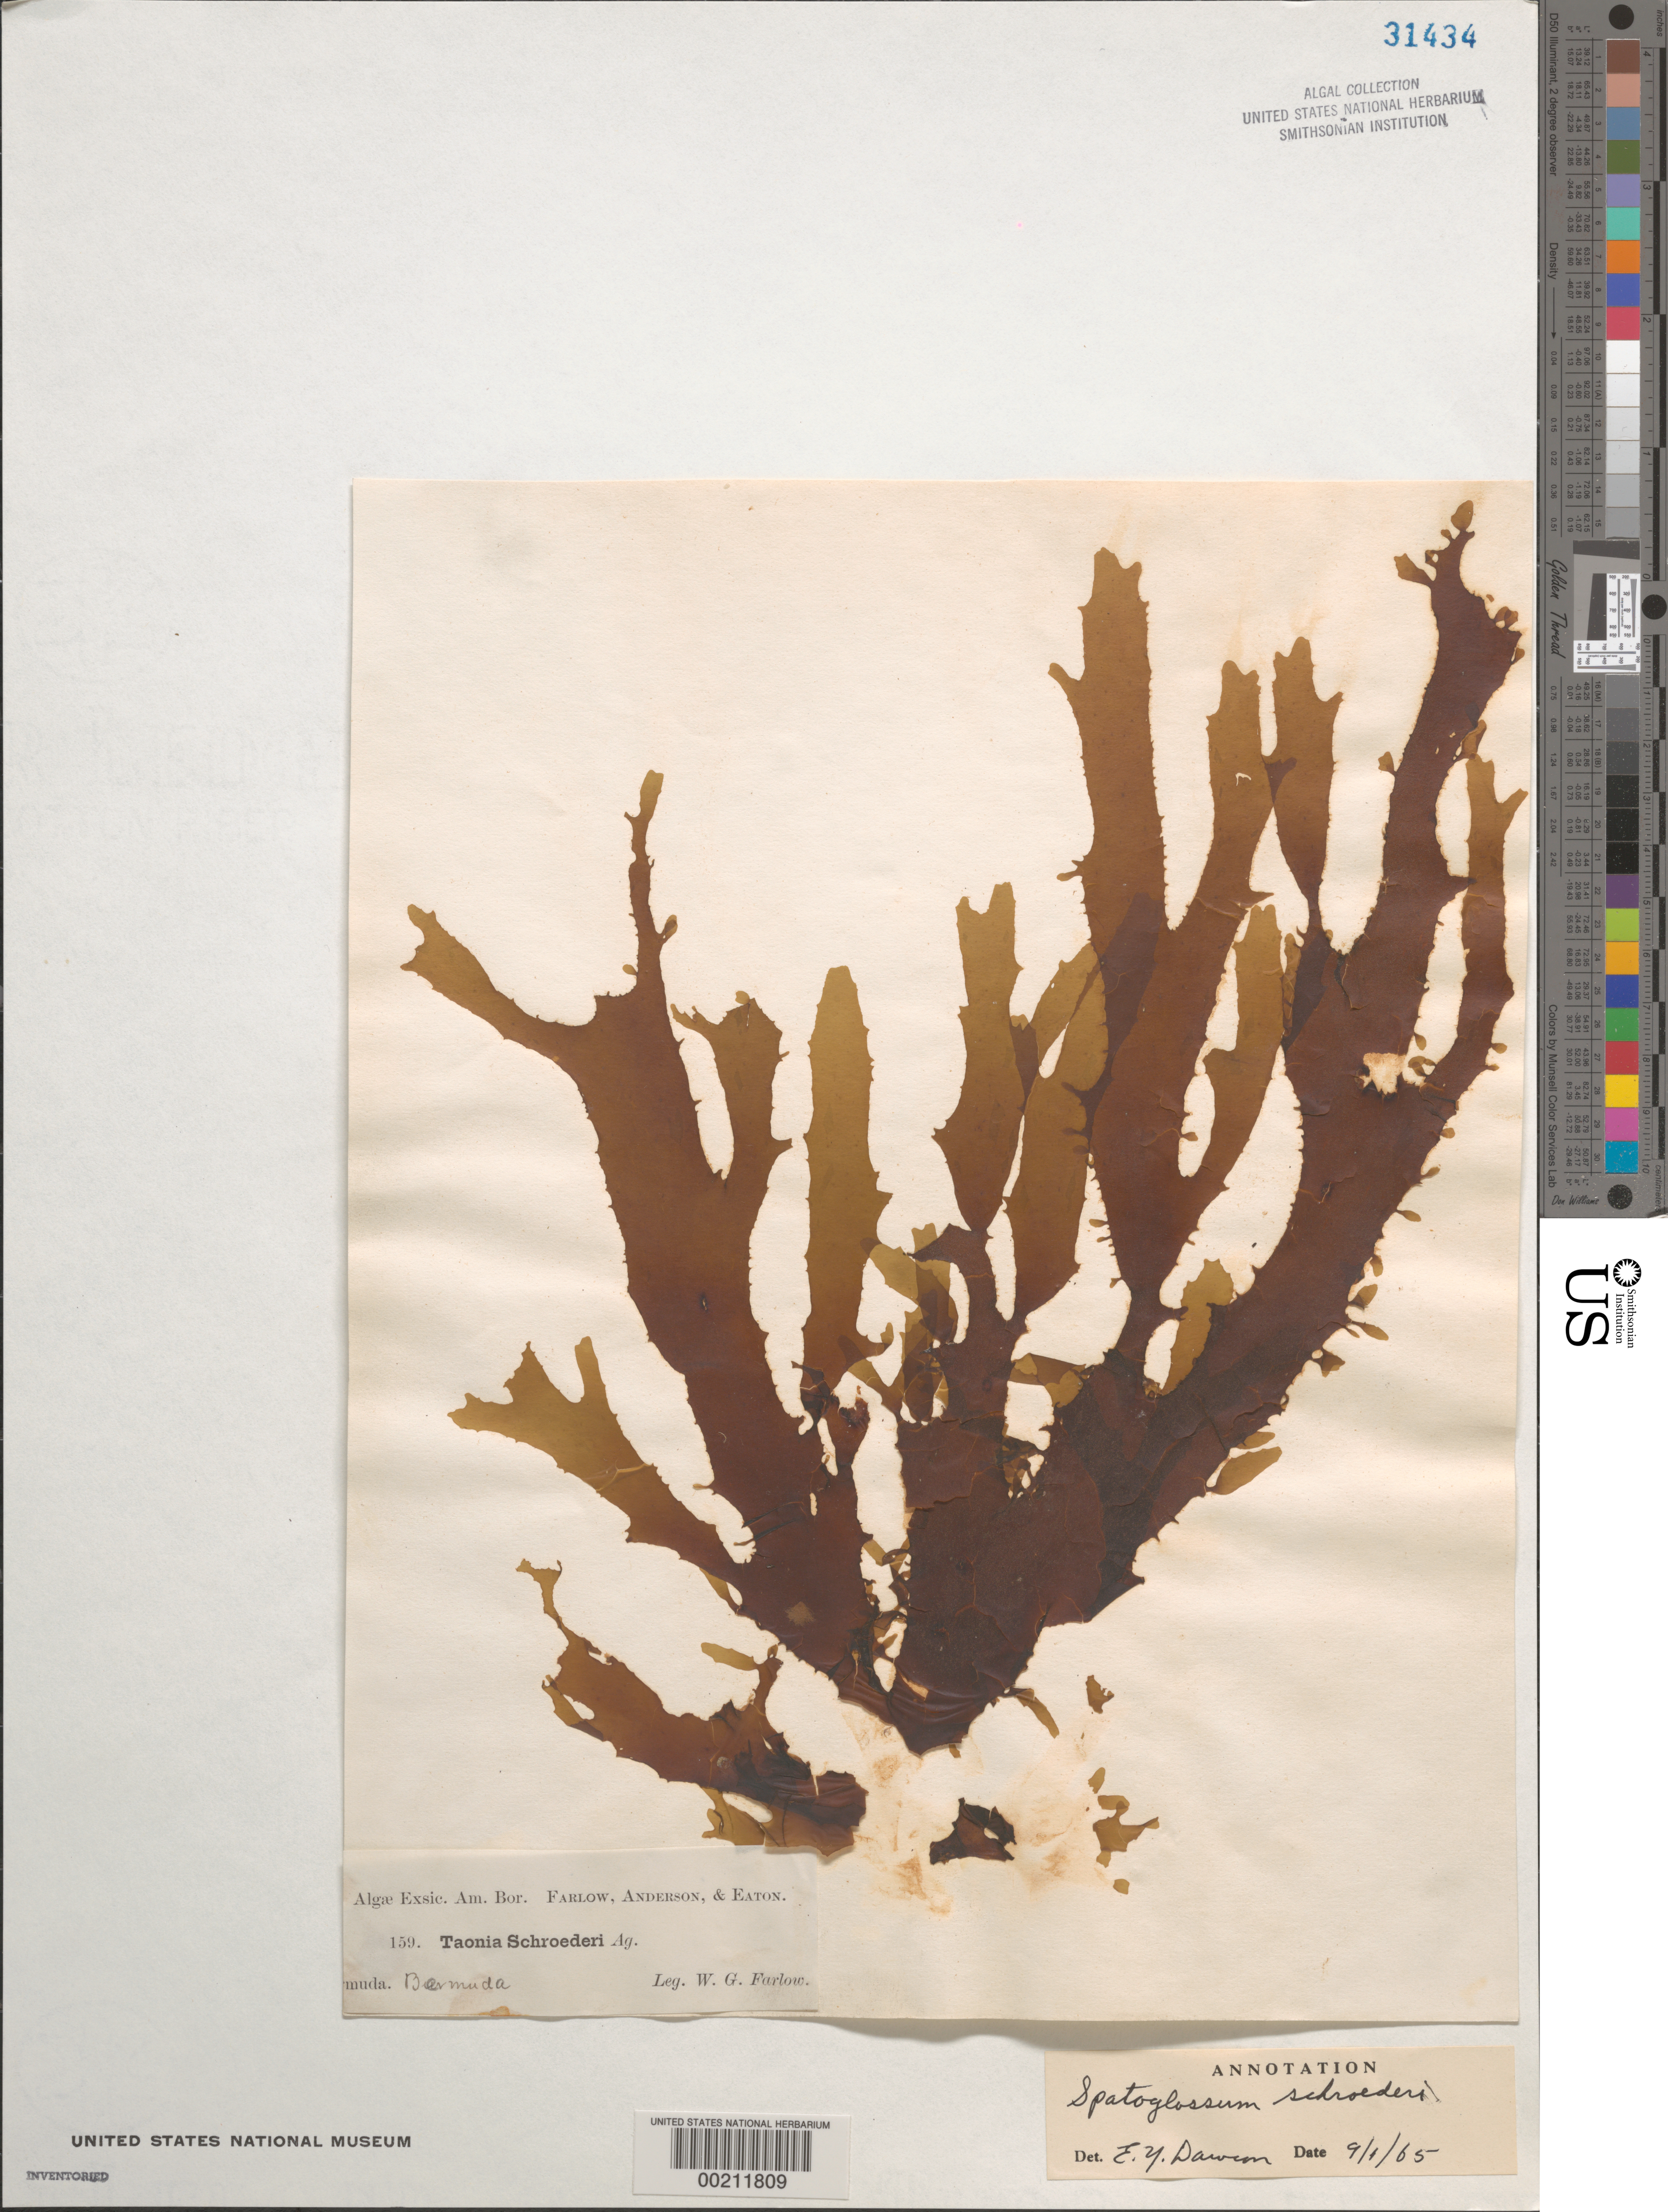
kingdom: Chromista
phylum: Ochrophyta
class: Phaeophyceae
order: Dictyotales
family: Dictyotaceae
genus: Spatoglossum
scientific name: Spatoglossum schroederi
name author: (C. Agardh) Kütz.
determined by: Dawson, E. Y.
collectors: W. G. Farlow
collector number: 159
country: Bermuda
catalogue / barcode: US 31434